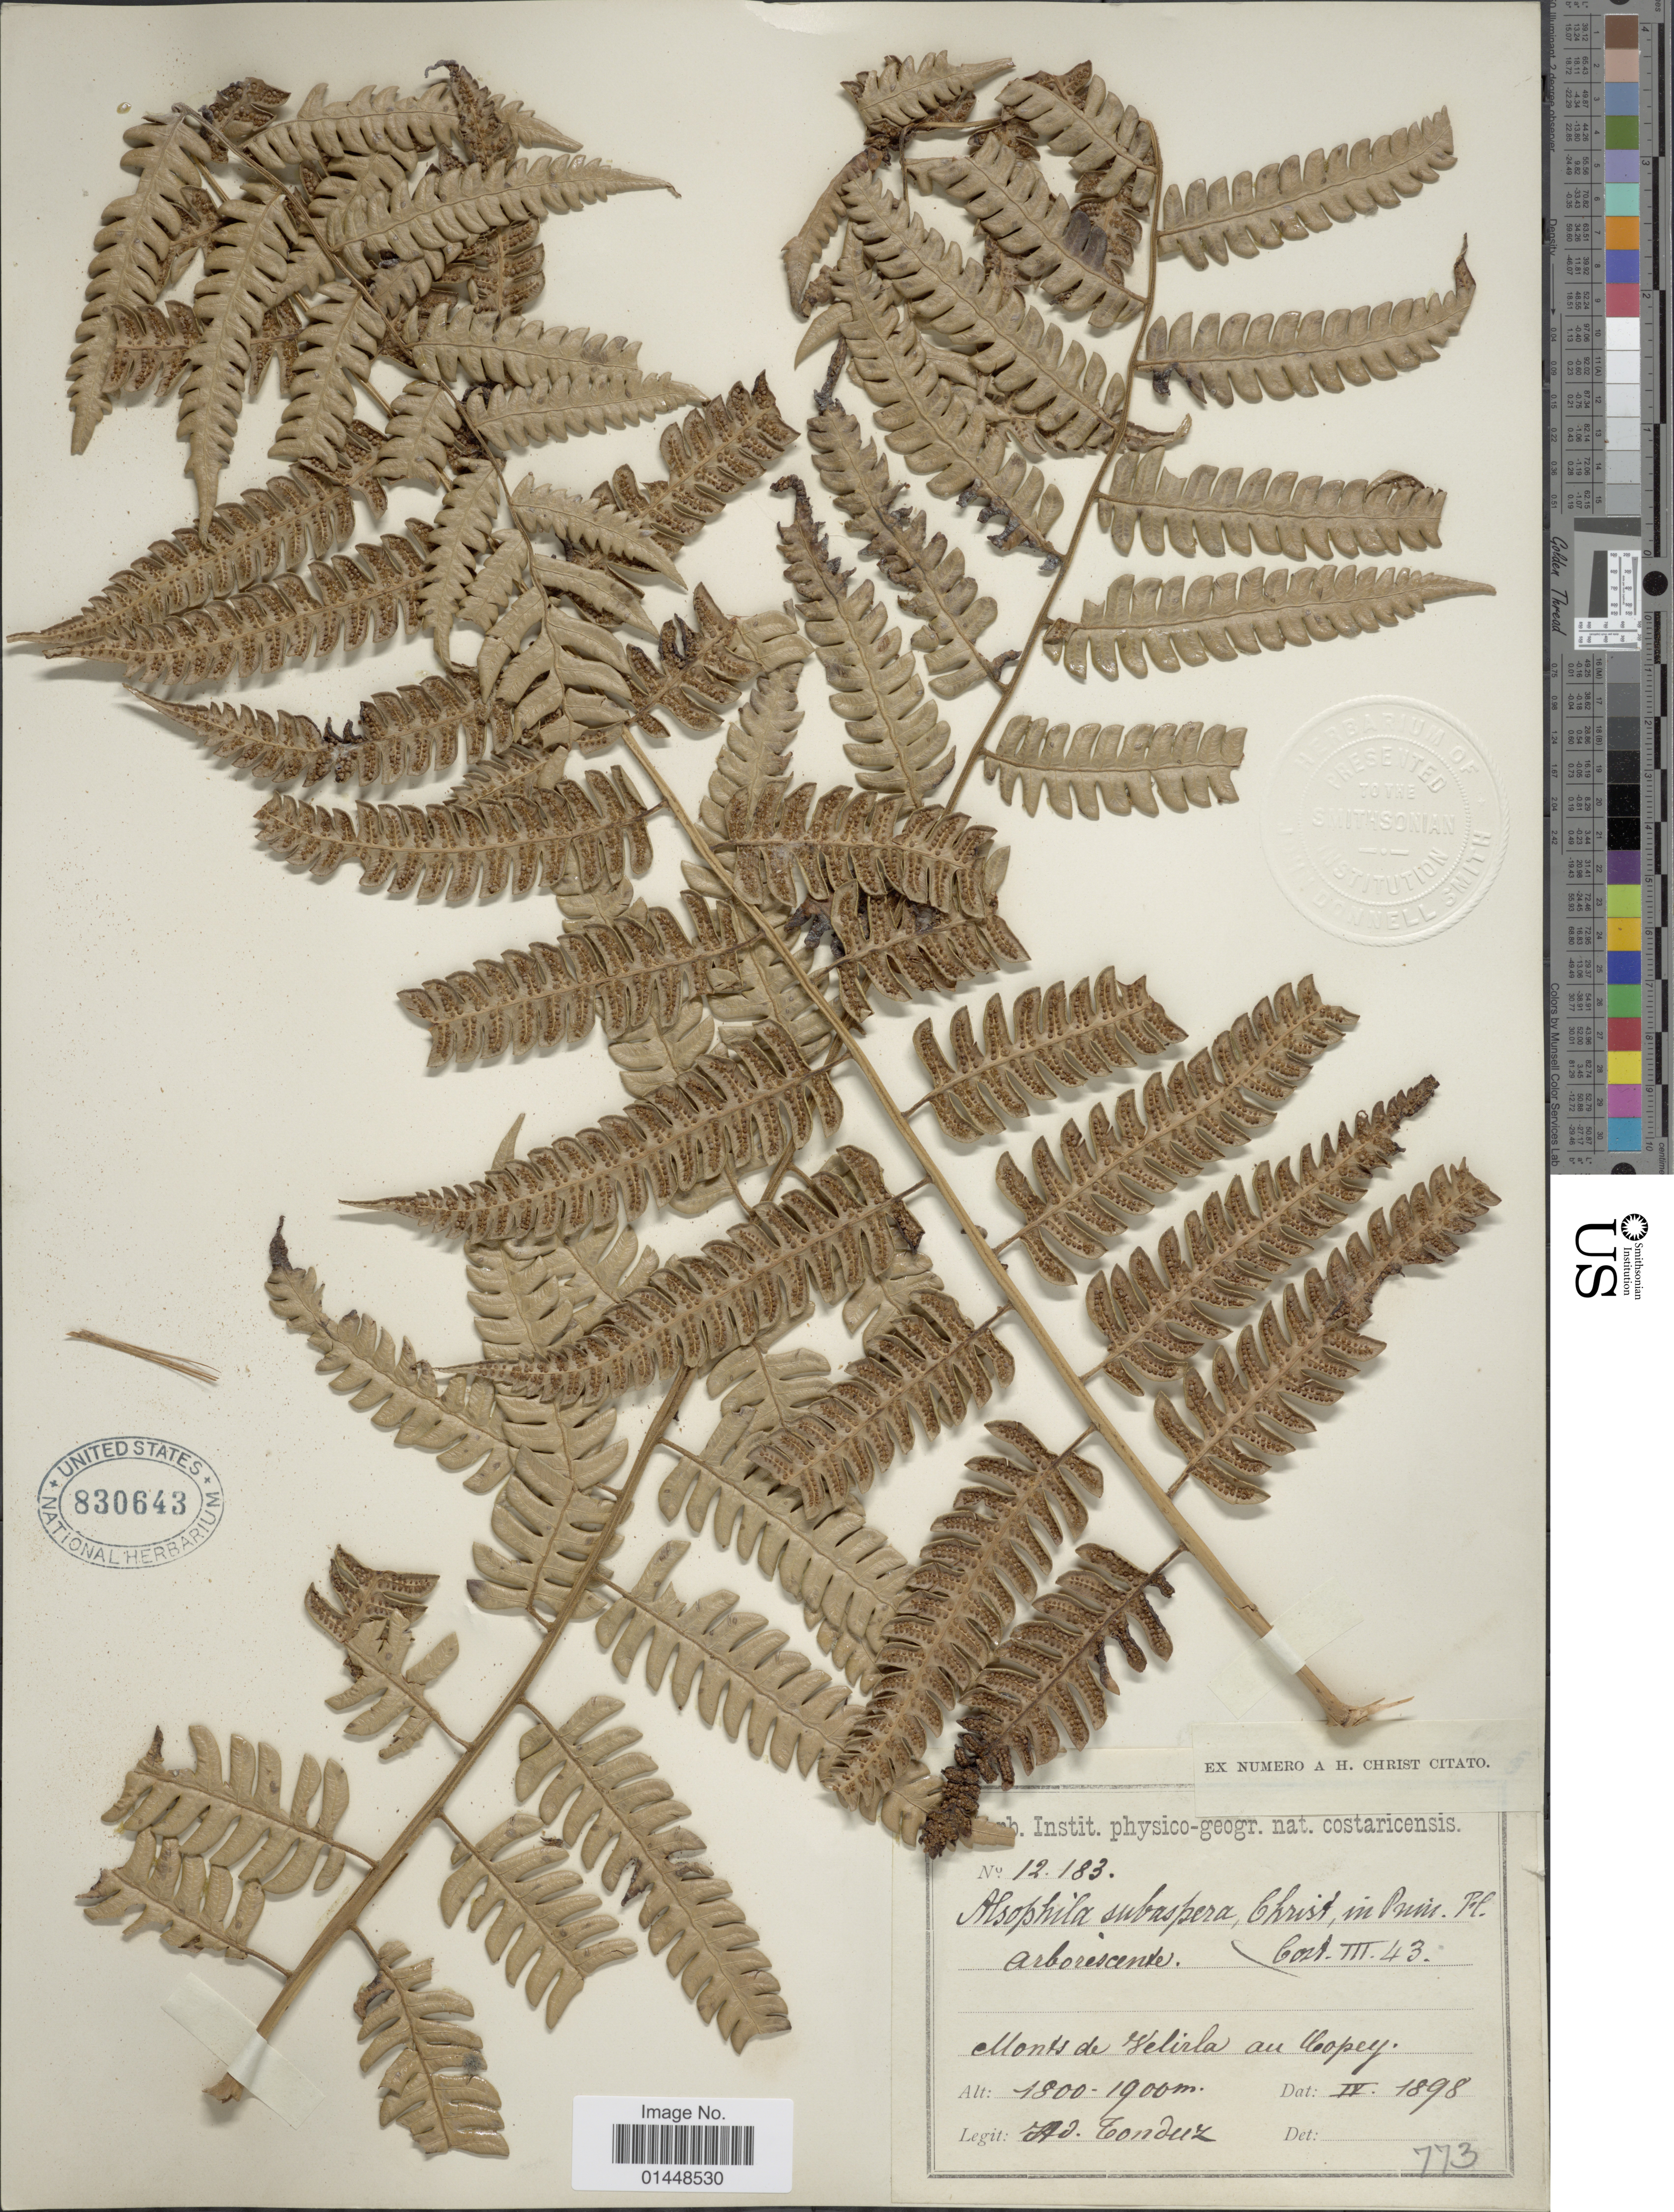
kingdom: Plantae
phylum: Tracheophyta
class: Polypodiopsida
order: Cyatheales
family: Cyatheaceae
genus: Cyathea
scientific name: Cyathea divergens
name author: Kunze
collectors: A. Tonduz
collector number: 12183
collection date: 1898-04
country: Costa Rica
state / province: San José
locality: Monts de Velirla au Copey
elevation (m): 1800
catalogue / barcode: US 830643